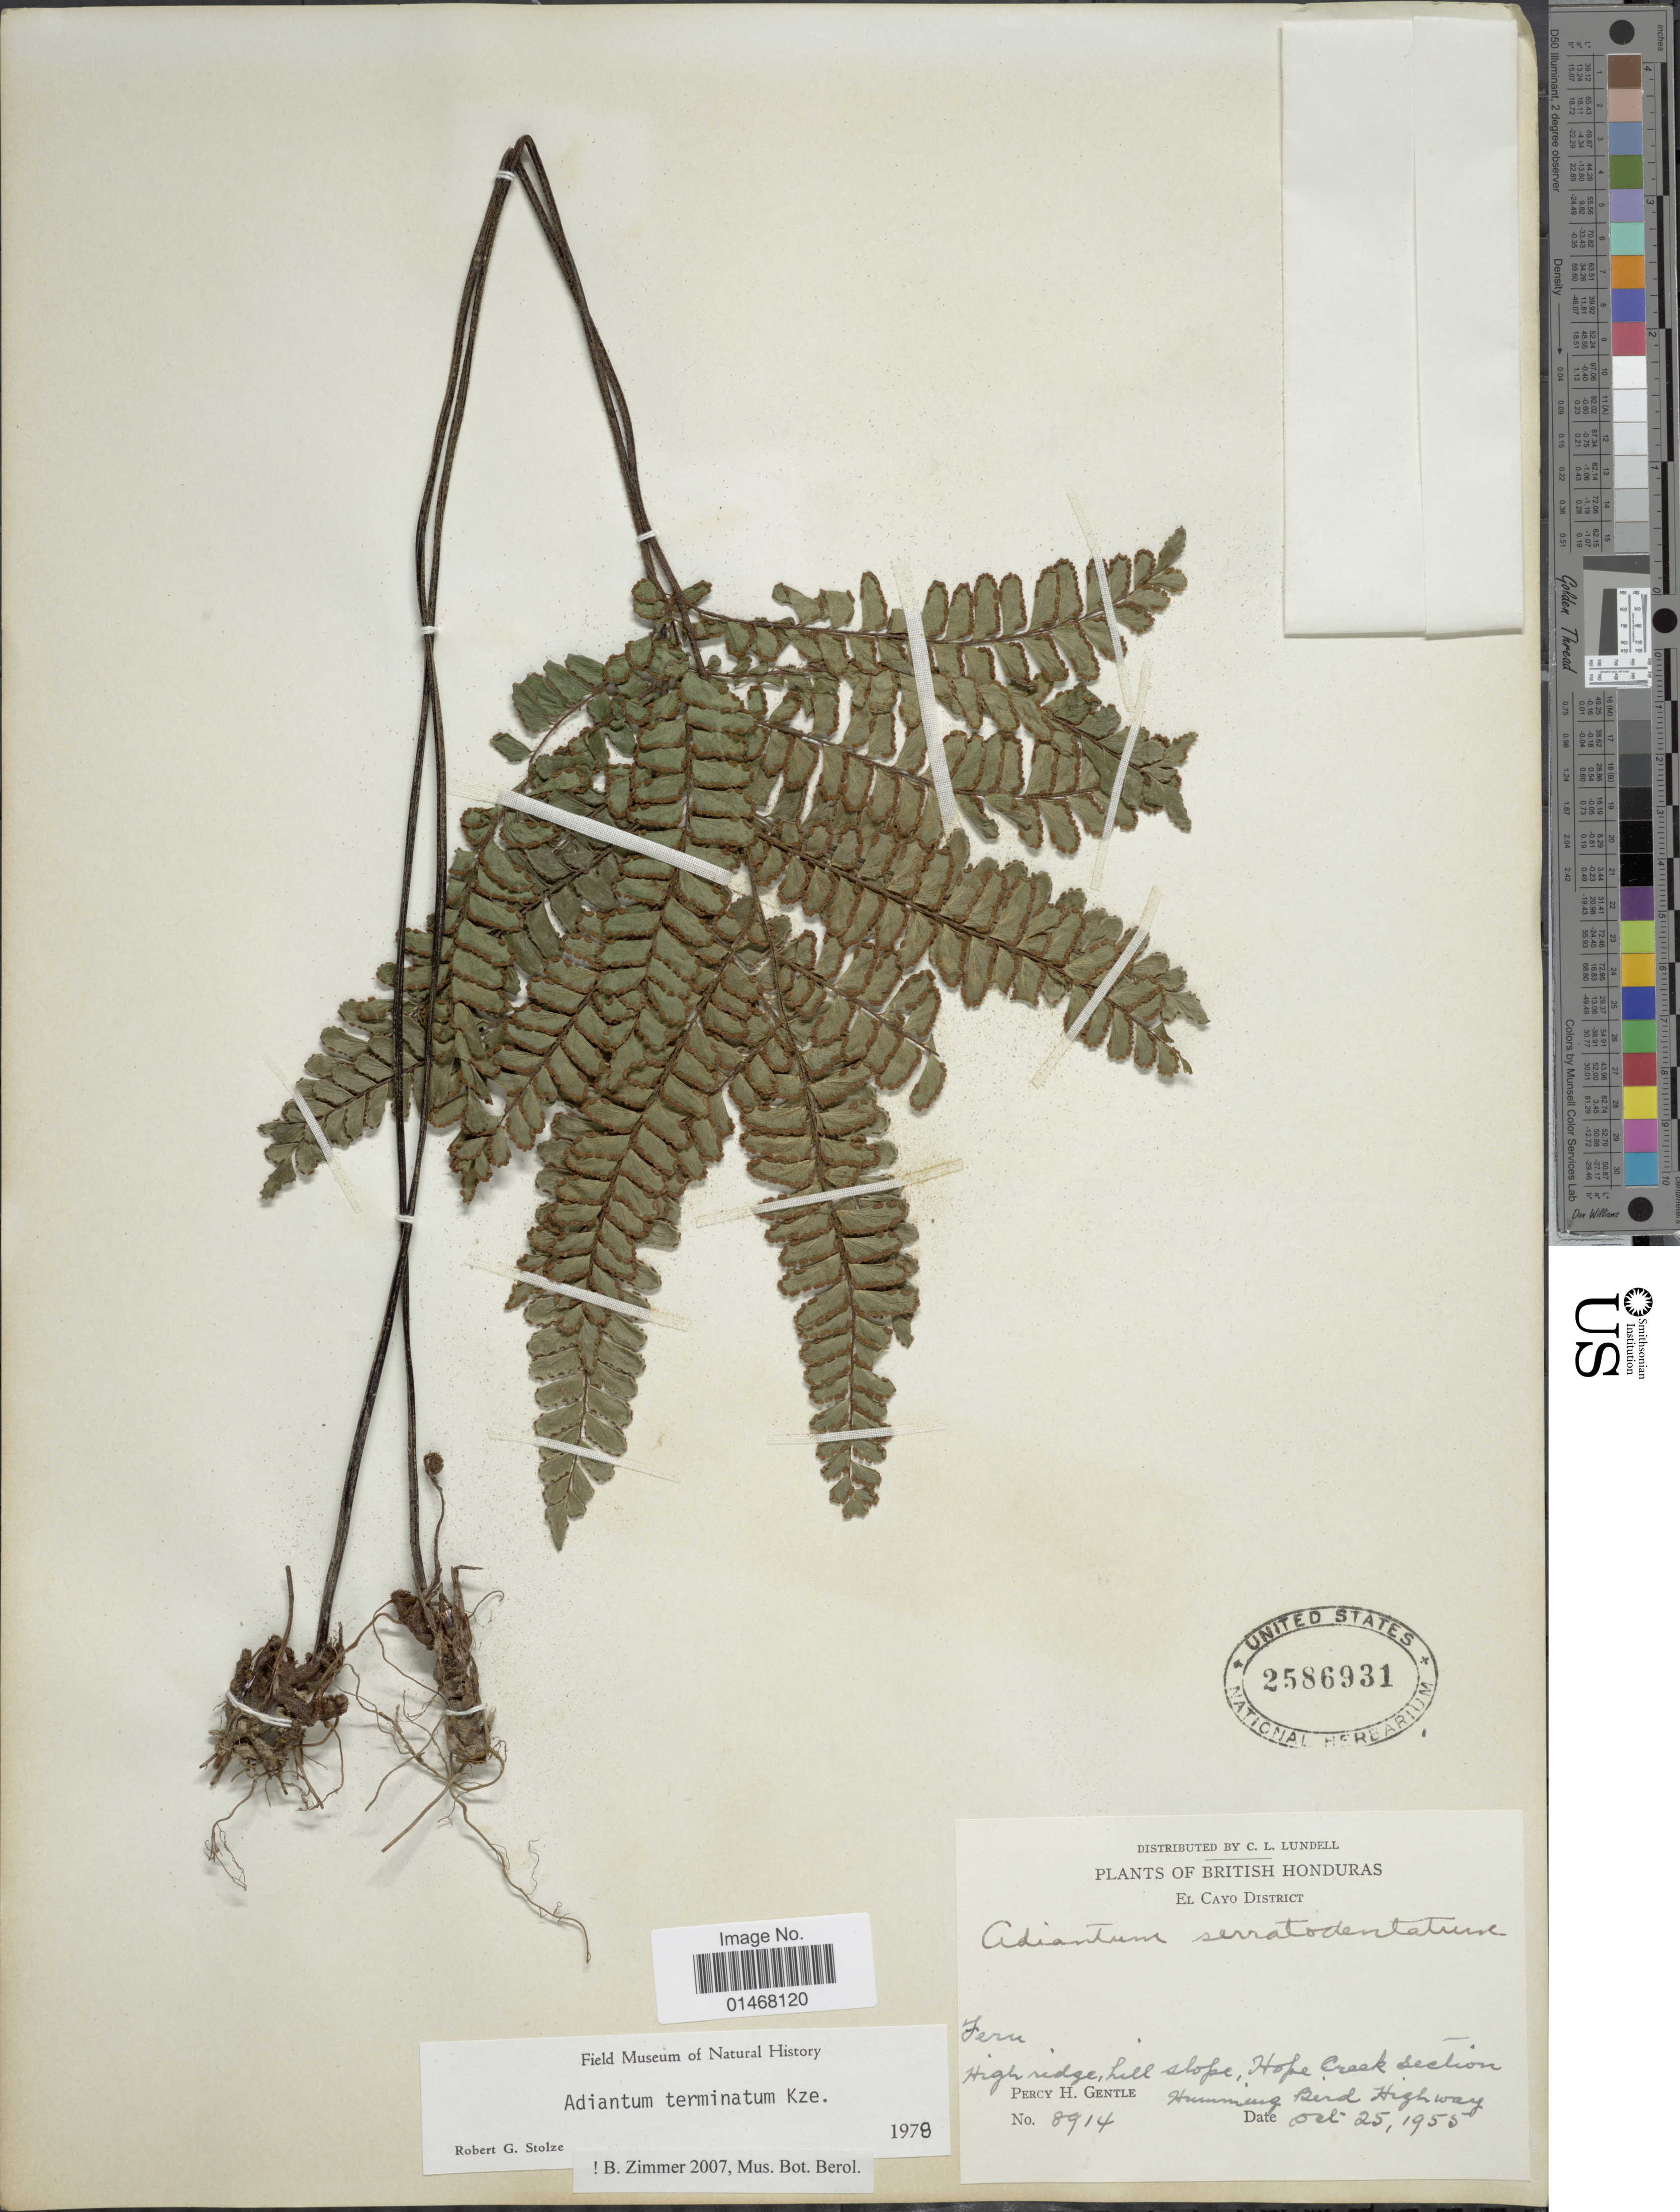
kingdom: Plantae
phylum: Tracheophyta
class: Polypodiopsida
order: Polypodiales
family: Pteridaceae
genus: Adiantum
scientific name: Adiantum terminatum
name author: Kunze ex Miq.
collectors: P. H. Gentle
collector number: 8914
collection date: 1955-10-25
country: Belize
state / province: Cayo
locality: British Honduras, El Cayo District, high ridge, hill slope, Hope Creek Ssection, Humming Bird Highway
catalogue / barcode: US 2586931